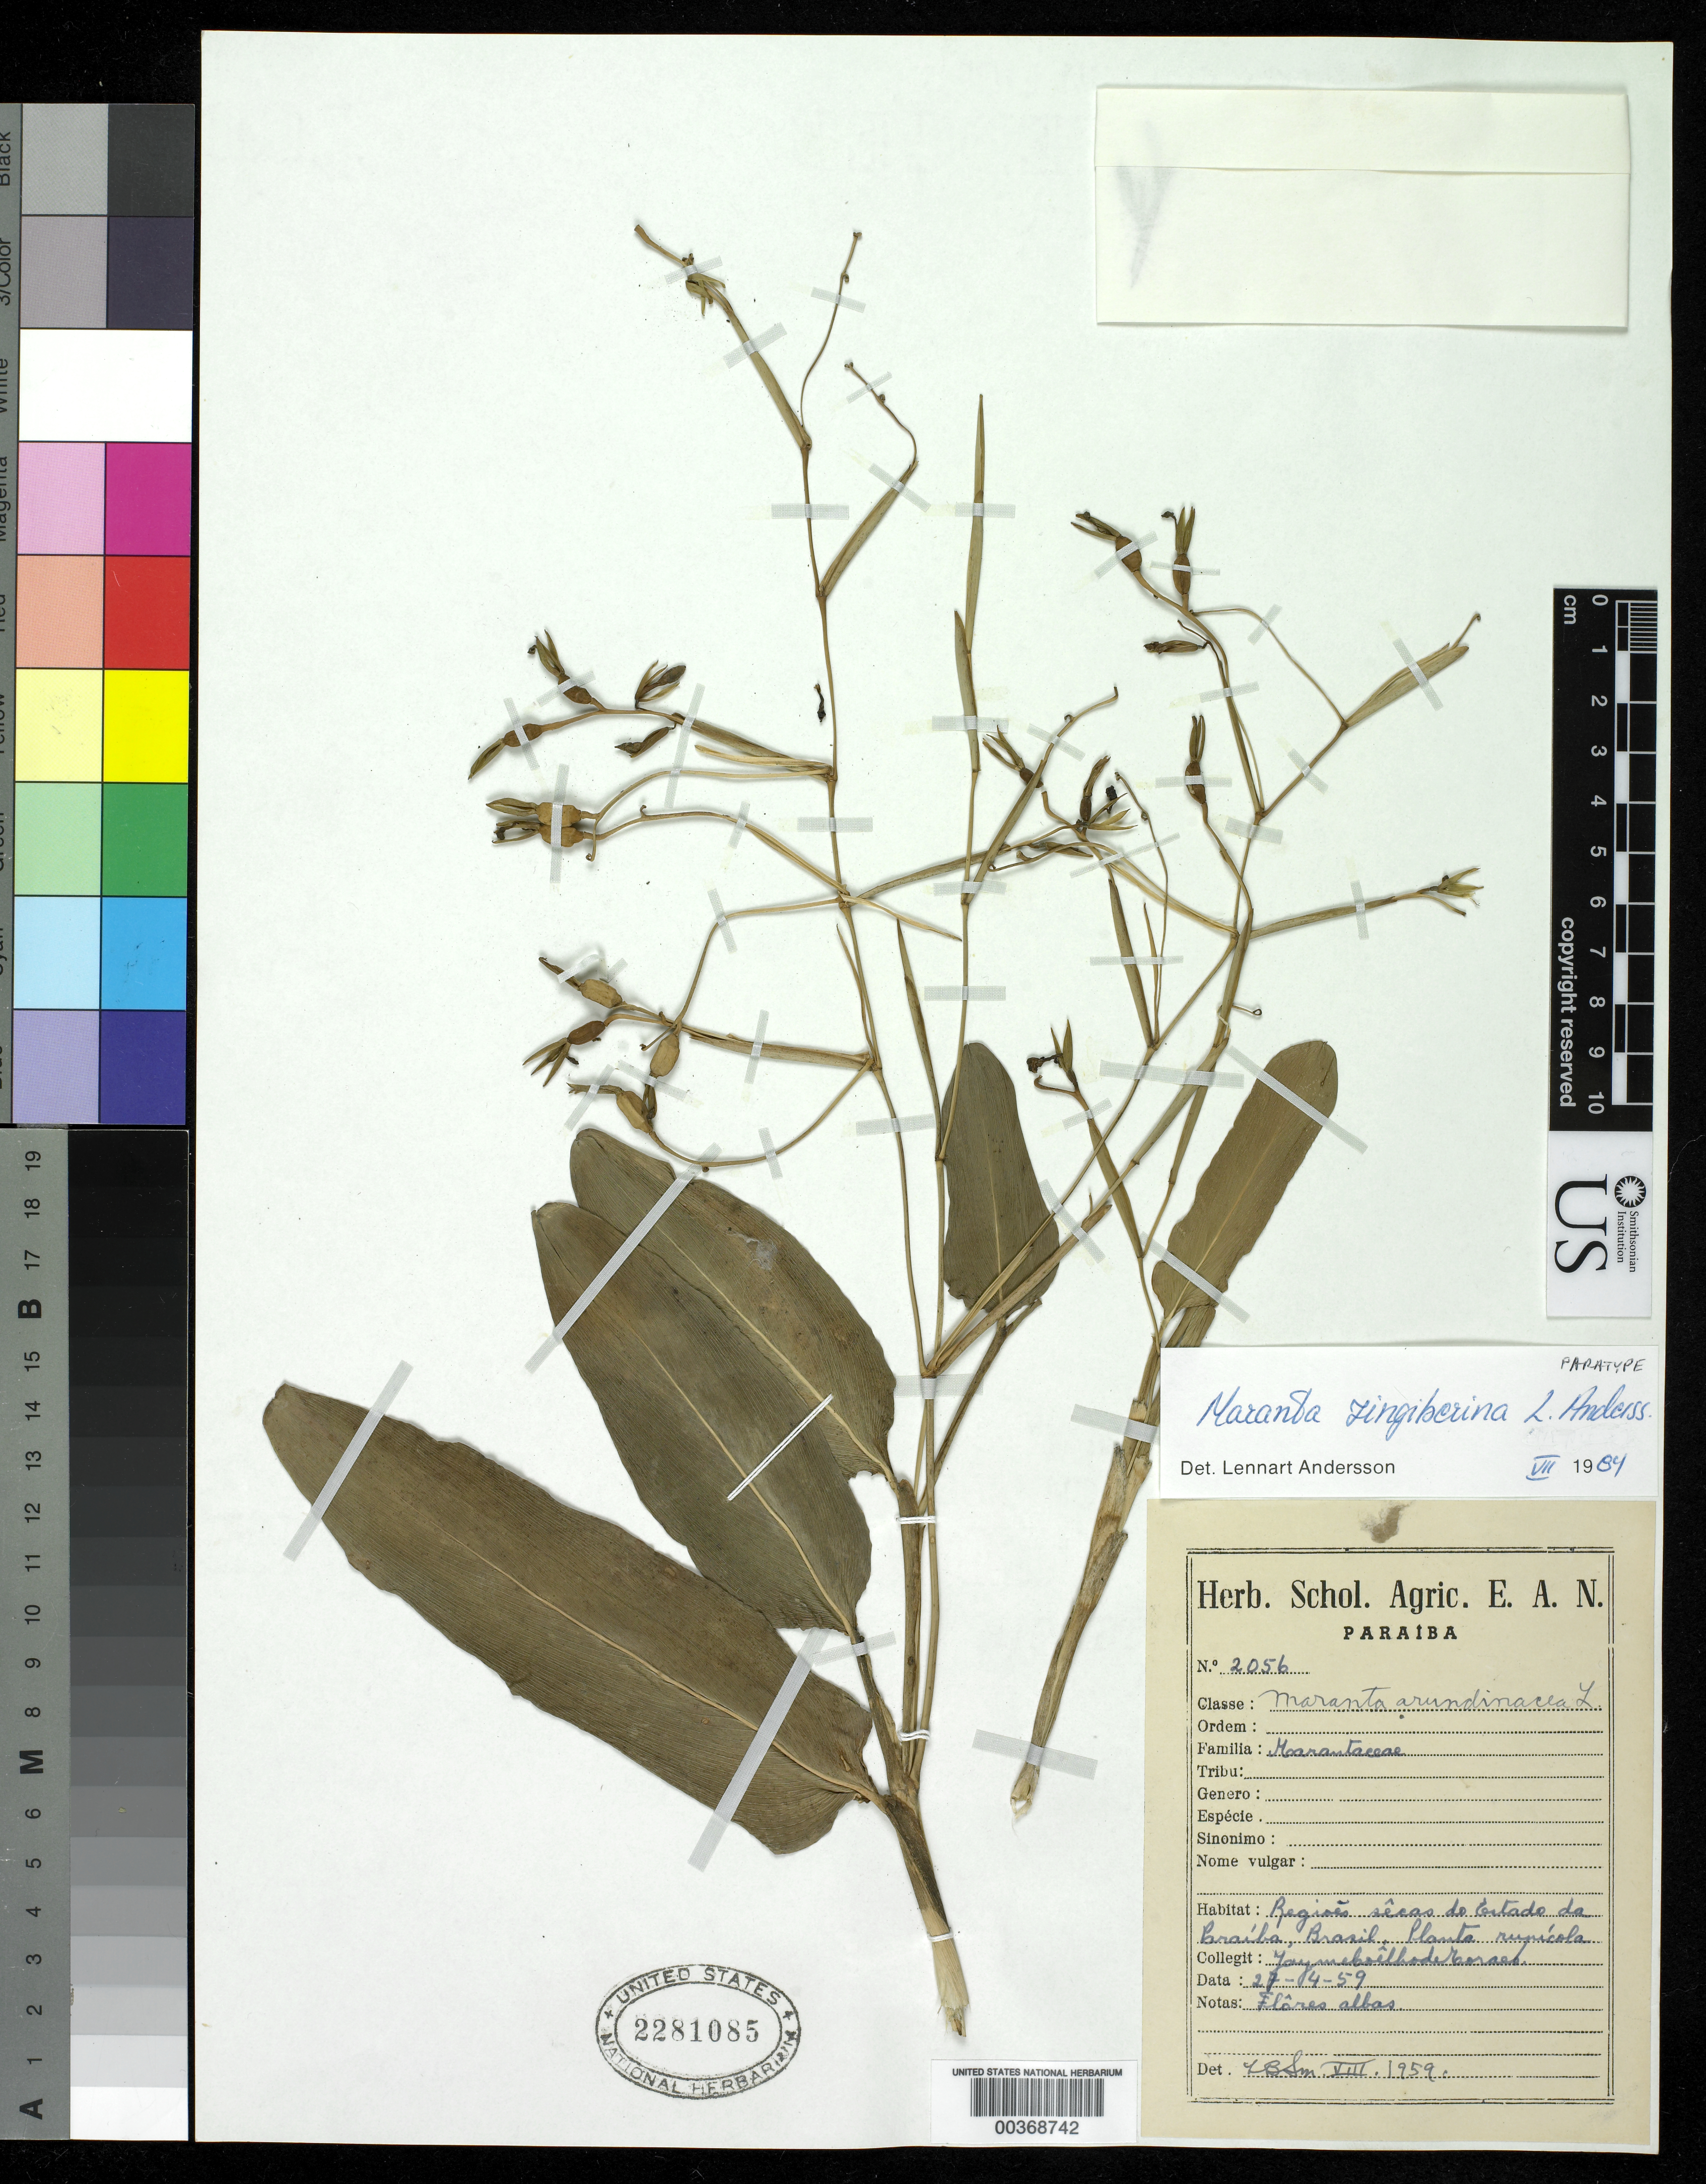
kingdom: Plantae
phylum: Tracheophyta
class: Liliopsida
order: Zingiberales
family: Marantaceae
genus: Maranta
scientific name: Maranta zingiberina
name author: L. Andersson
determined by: Andersson, [Bengt] Lennart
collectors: J. Coraes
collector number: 2056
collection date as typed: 27 Apr 1959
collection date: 1959-04-27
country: Brazil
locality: Regioes secas do Testado da Craiba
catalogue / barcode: US 2281085